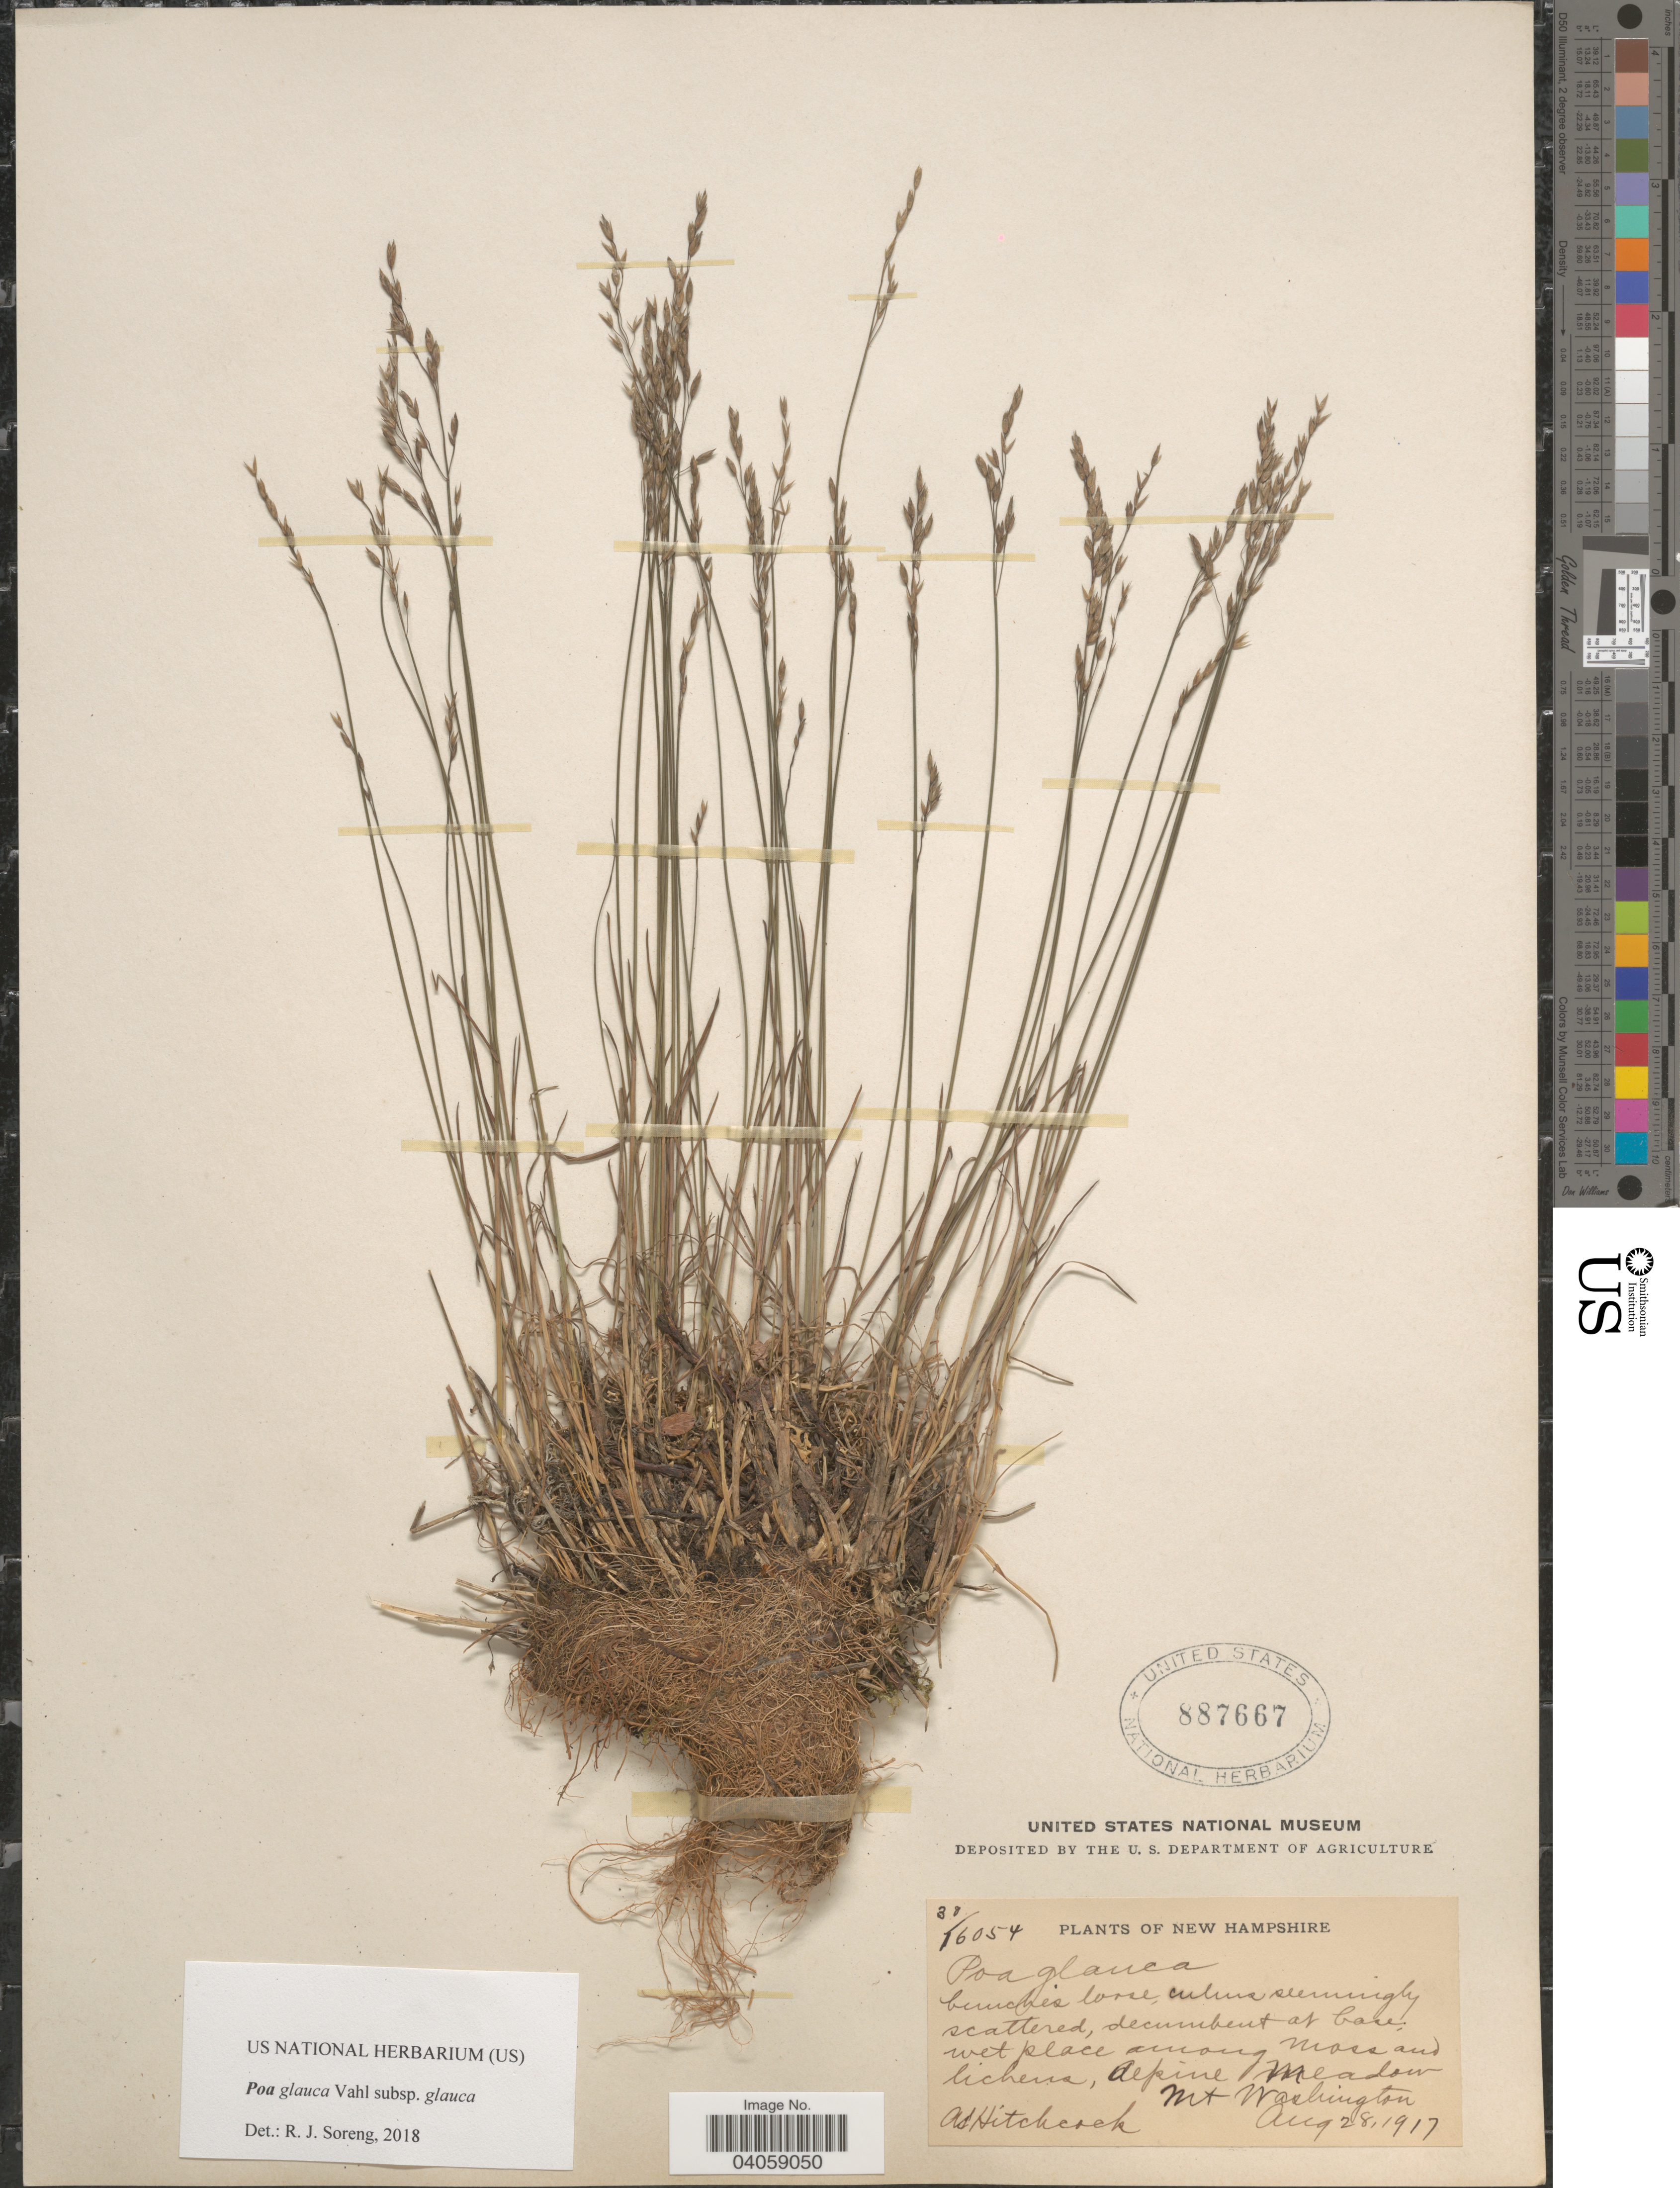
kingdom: Plantae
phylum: Tracheophyta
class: Liliopsida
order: Poales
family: Poaceae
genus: Poa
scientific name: Poa glauca subsp. glauca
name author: Vahl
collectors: A. S. Hitchcock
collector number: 38/16054*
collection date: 1917-08-28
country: United States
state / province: New Hampshire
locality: Alpine Meadow Mt. Washington.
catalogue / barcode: US 887667